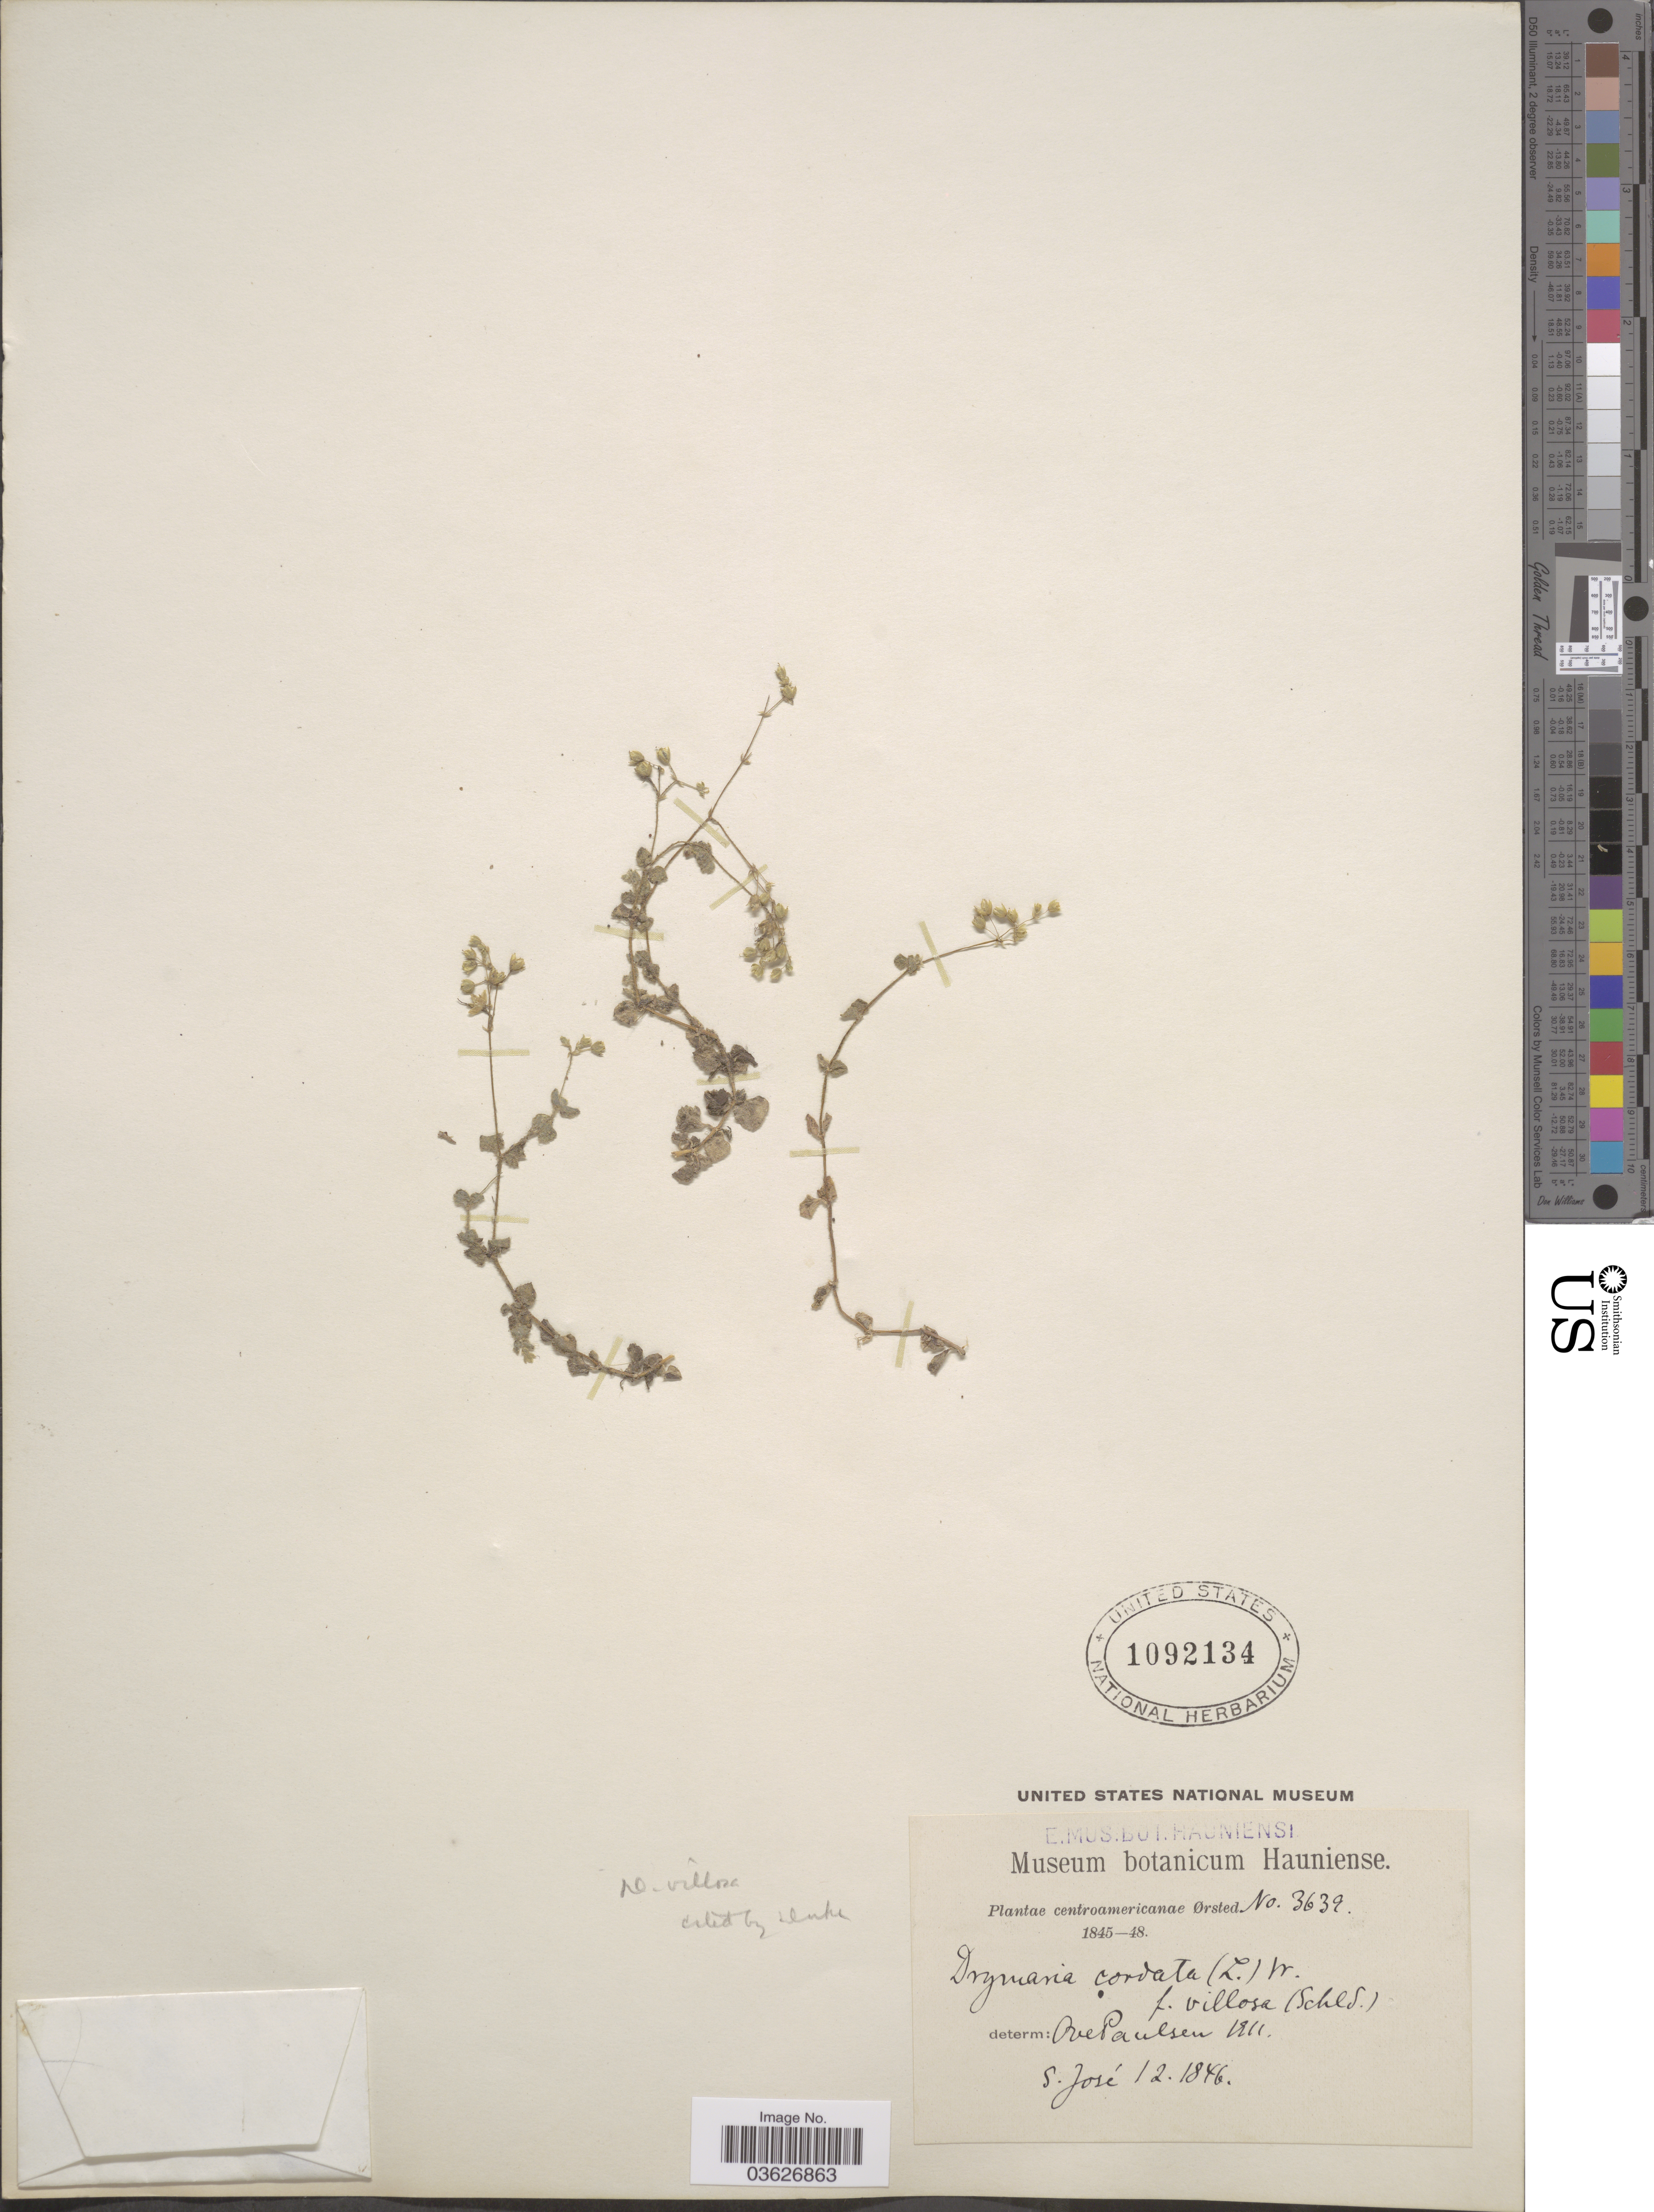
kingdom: Plantae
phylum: Tracheophyta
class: Magnoliopsida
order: Caryophyllales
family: Caryophyllaceae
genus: Drymaria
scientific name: Drymaria villosa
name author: Cham. & Schltdl.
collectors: Ørsted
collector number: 3639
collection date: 1846-12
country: Costa Rica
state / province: San José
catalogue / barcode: US 1092134